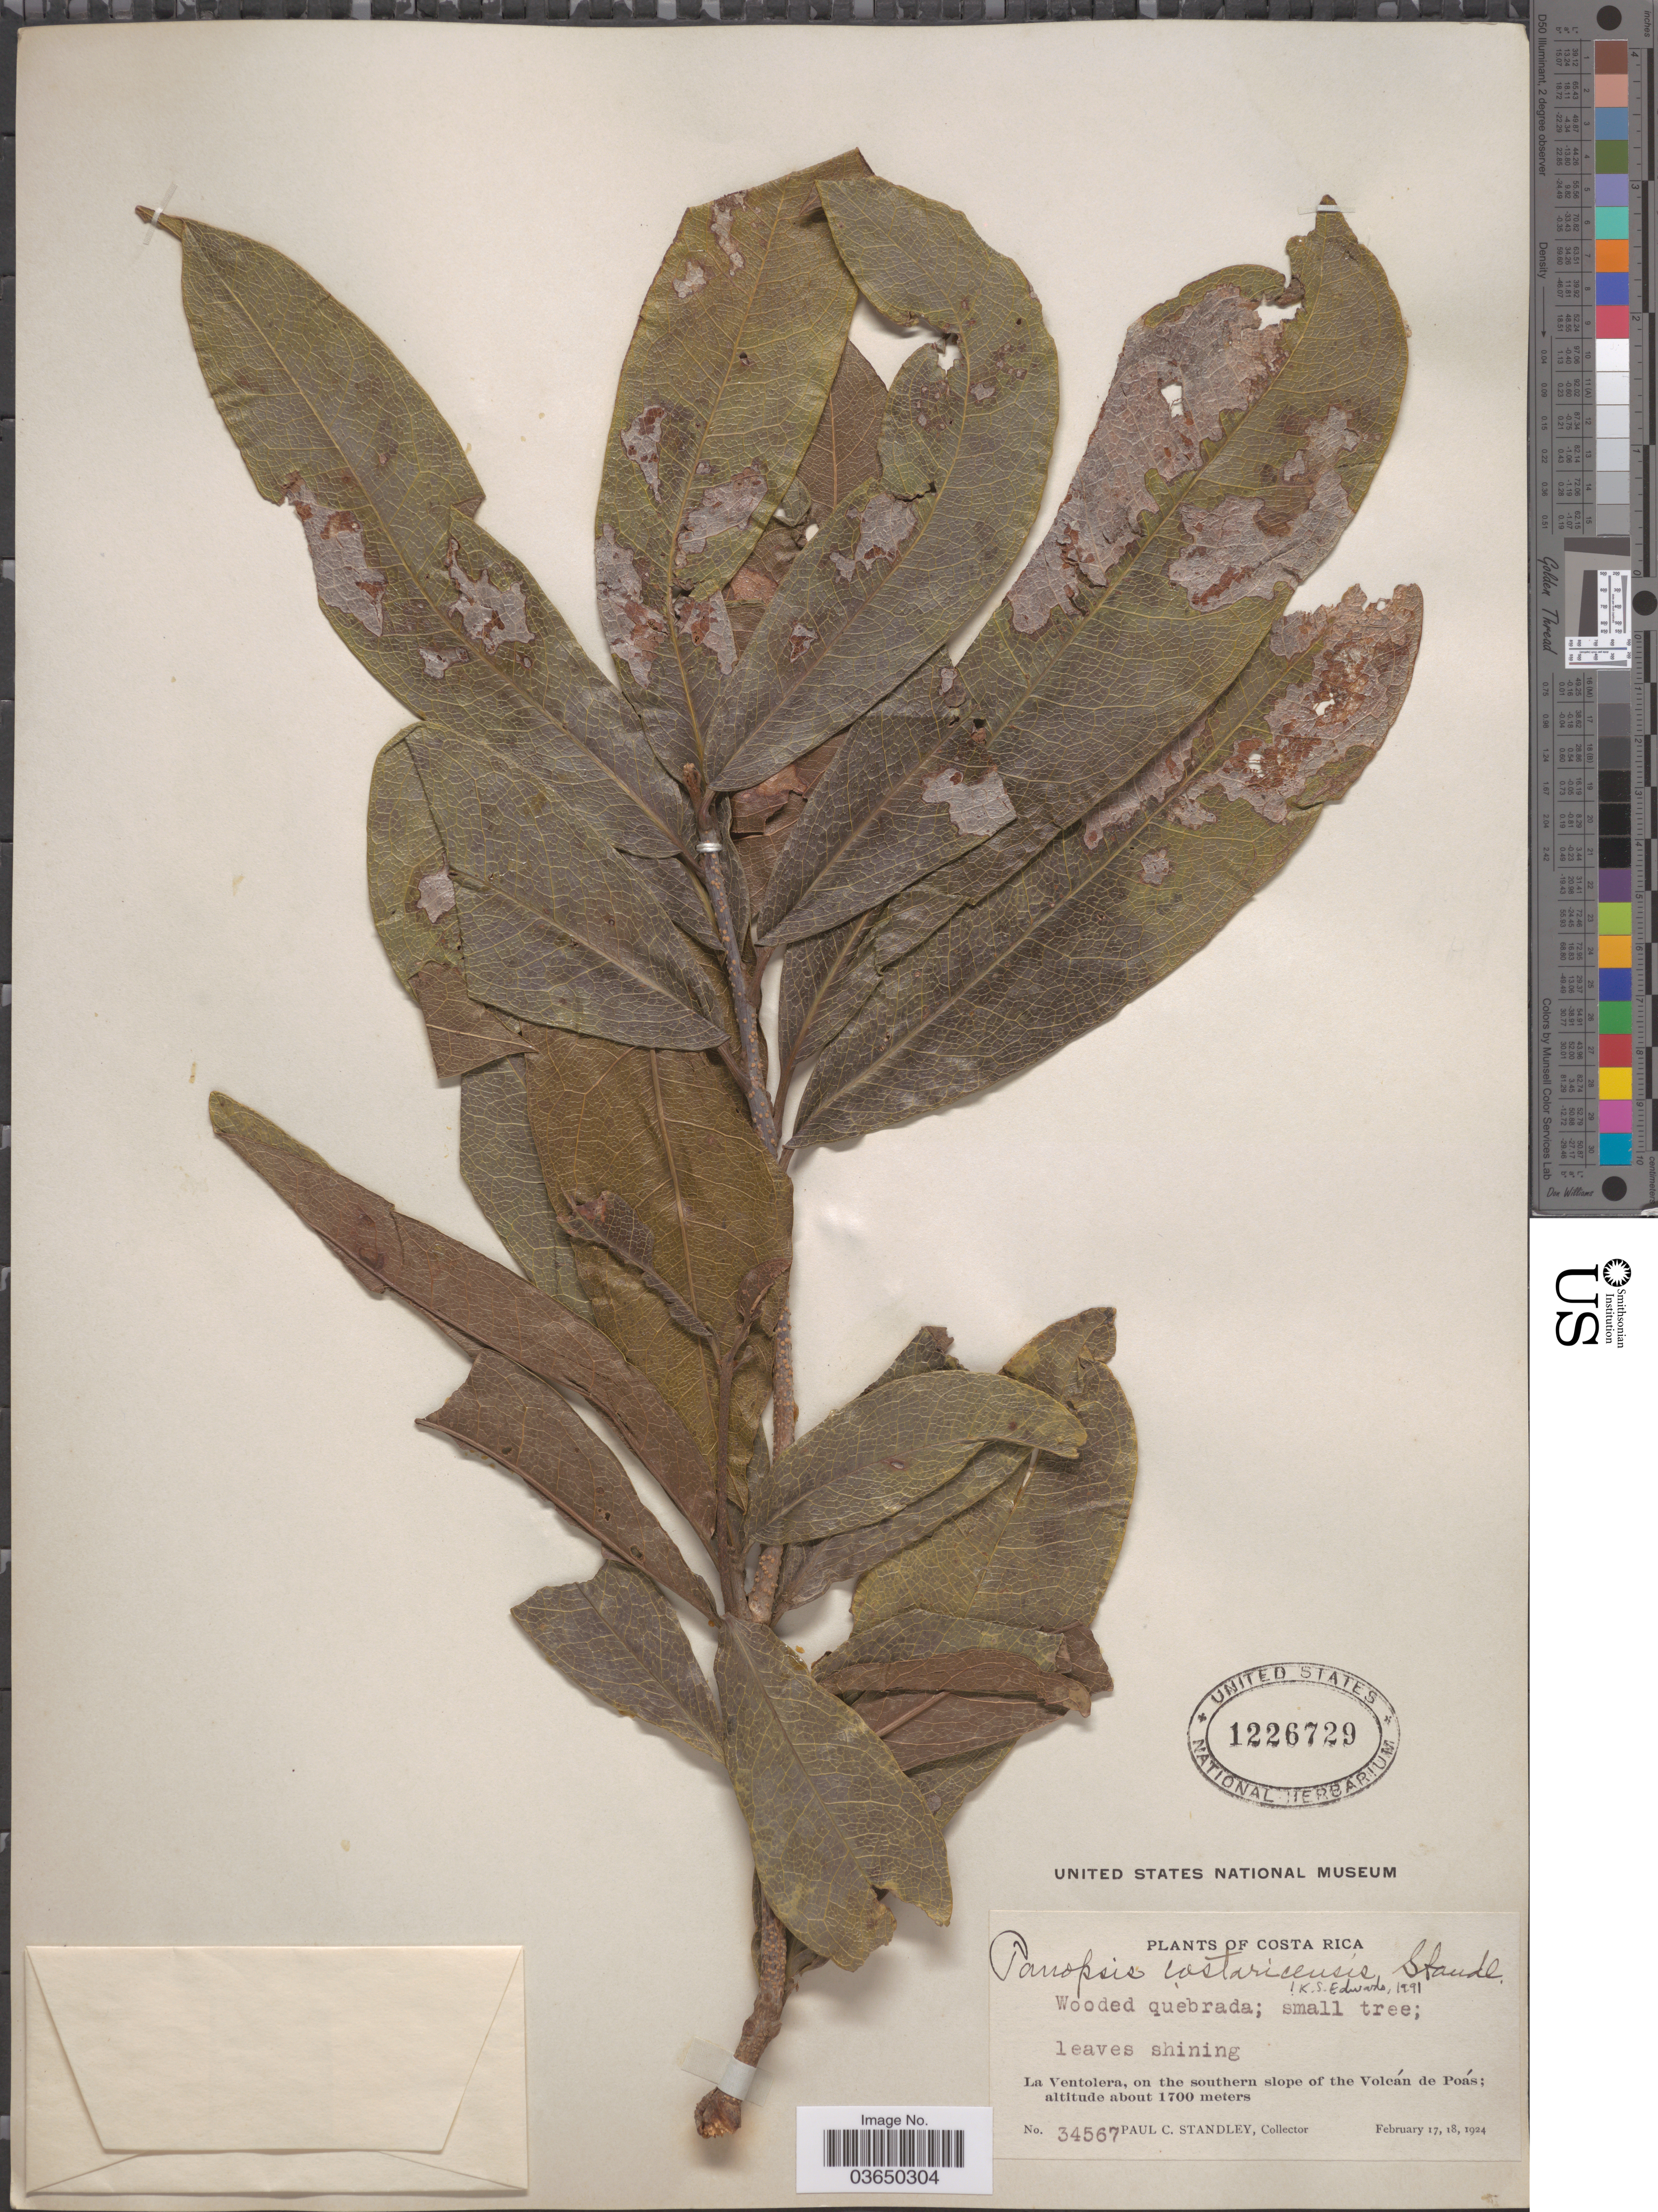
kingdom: Plantae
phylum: Tracheophyta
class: Magnoliopsida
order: Proteales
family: Proteaceae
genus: Panopsis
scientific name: Panopsis costaricensis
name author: Standl.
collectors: P. C. Standley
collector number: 34567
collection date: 1924-02-17/1924-02-18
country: Costa Rica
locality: La Ventolera, on the southern slope of the Volcán de Poás.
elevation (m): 1700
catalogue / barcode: US 1226729